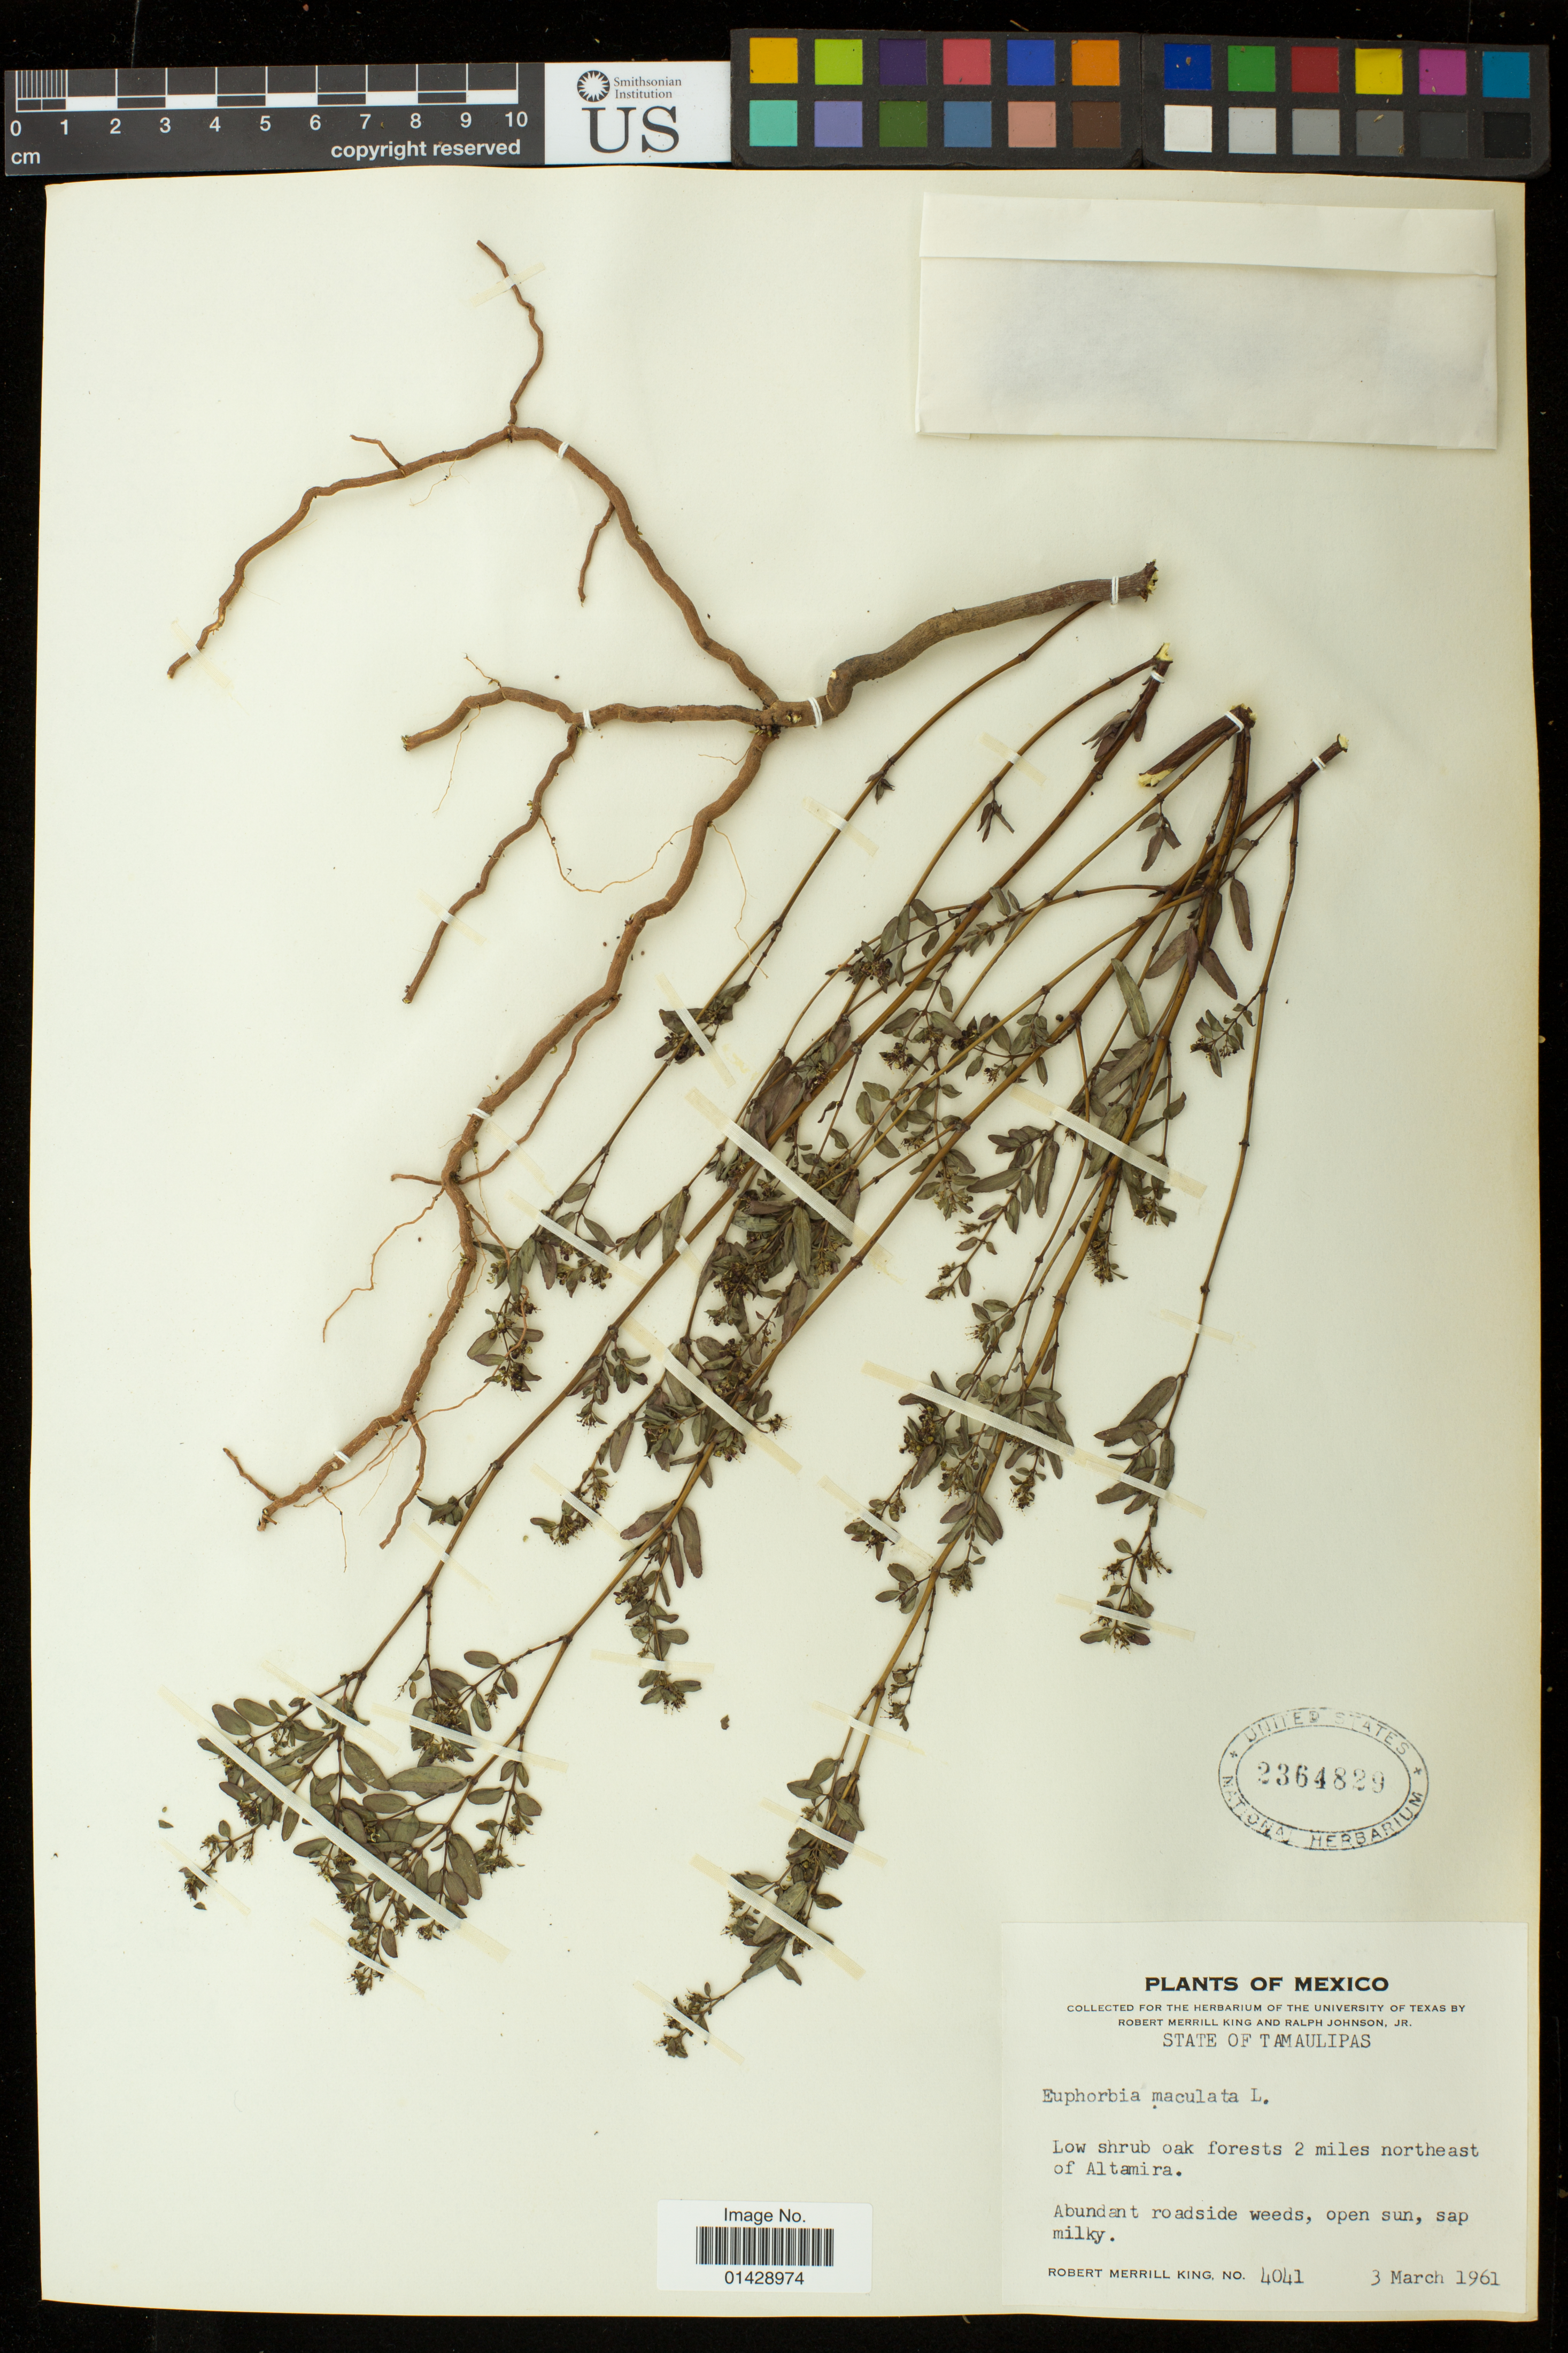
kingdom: Plantae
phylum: Tracheophyta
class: Magnoliopsida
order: Malpighiales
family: Euphorbiaceae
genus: Euphorbia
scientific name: Euphorbia hypericifolia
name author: L.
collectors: R. M. King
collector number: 4041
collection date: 1961-03-03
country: Mexico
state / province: Tamaulipas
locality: Low shrub oak forests 2 miles northeast of Altamira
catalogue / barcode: US 2364829